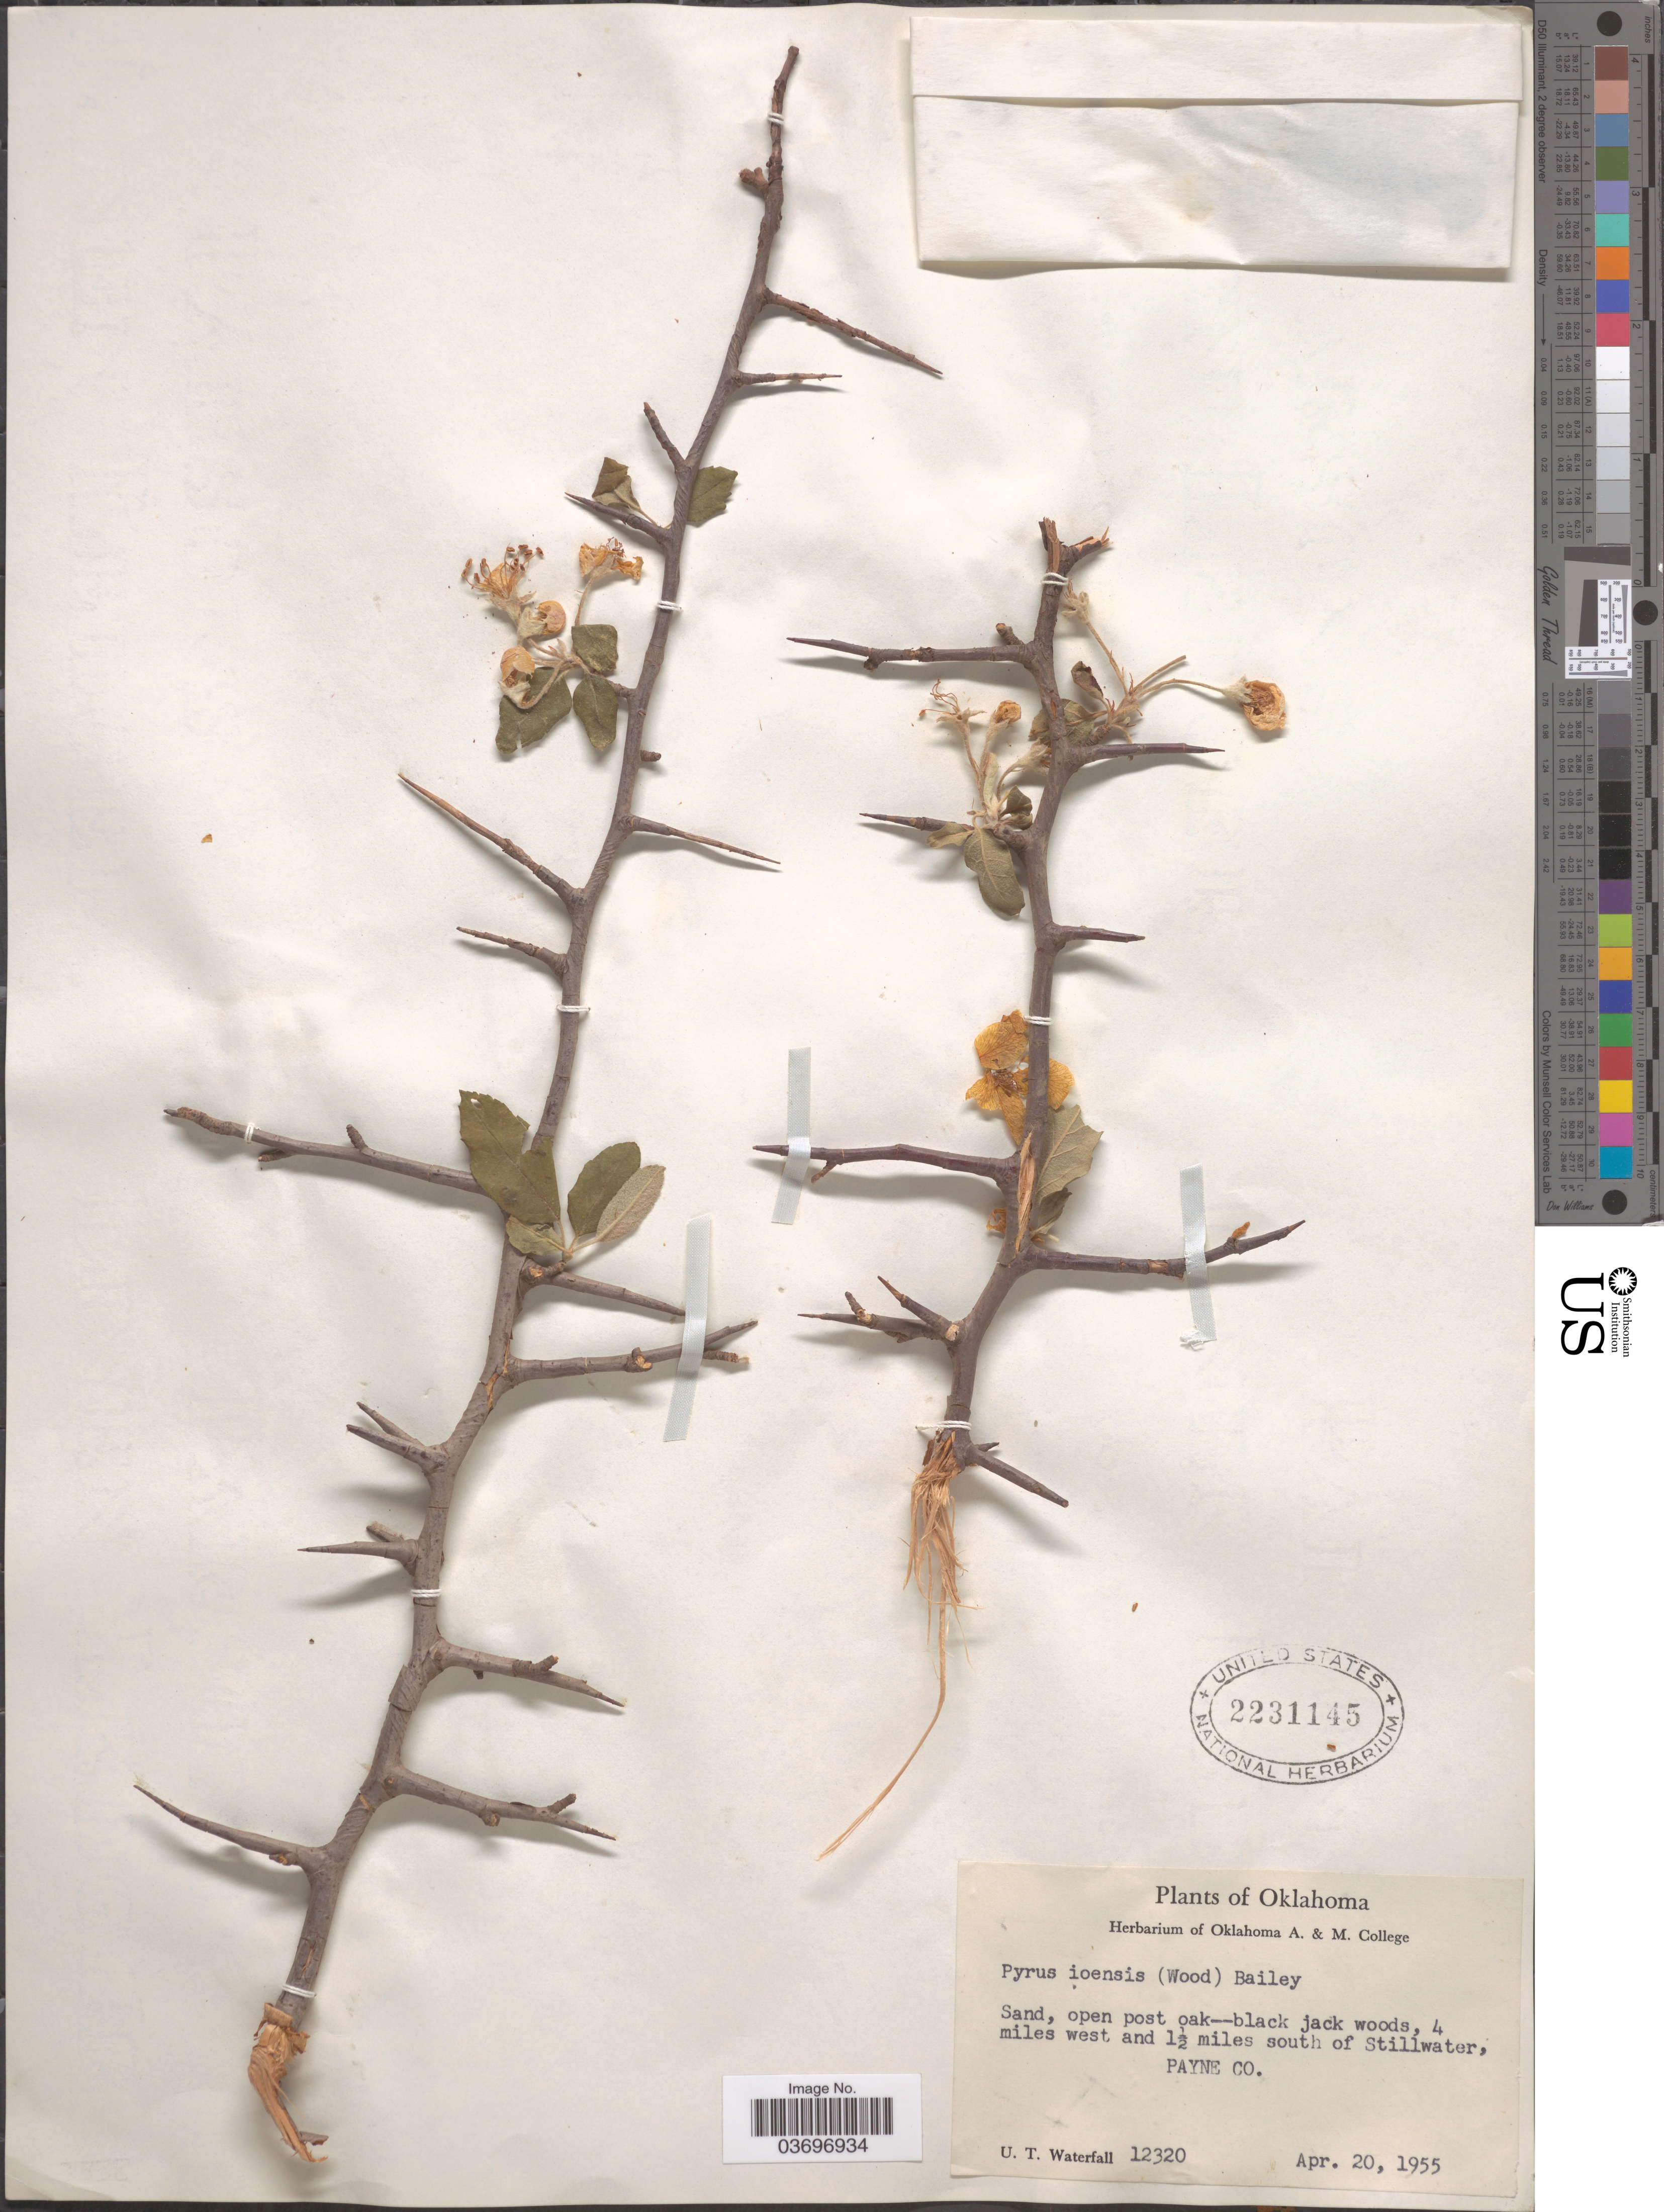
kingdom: Plantae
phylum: Tracheophyta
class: Magnoliopsida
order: Rosales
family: Rosaceae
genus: Malus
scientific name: Malus ioensis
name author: (Alph. Wood) Britton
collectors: U. T. Waterfall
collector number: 12320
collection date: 1955-04-20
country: United States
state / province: Oklahoma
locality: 4 miles west and 1½ miles south of Stillwater, Payne Co.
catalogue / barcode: US 2231145